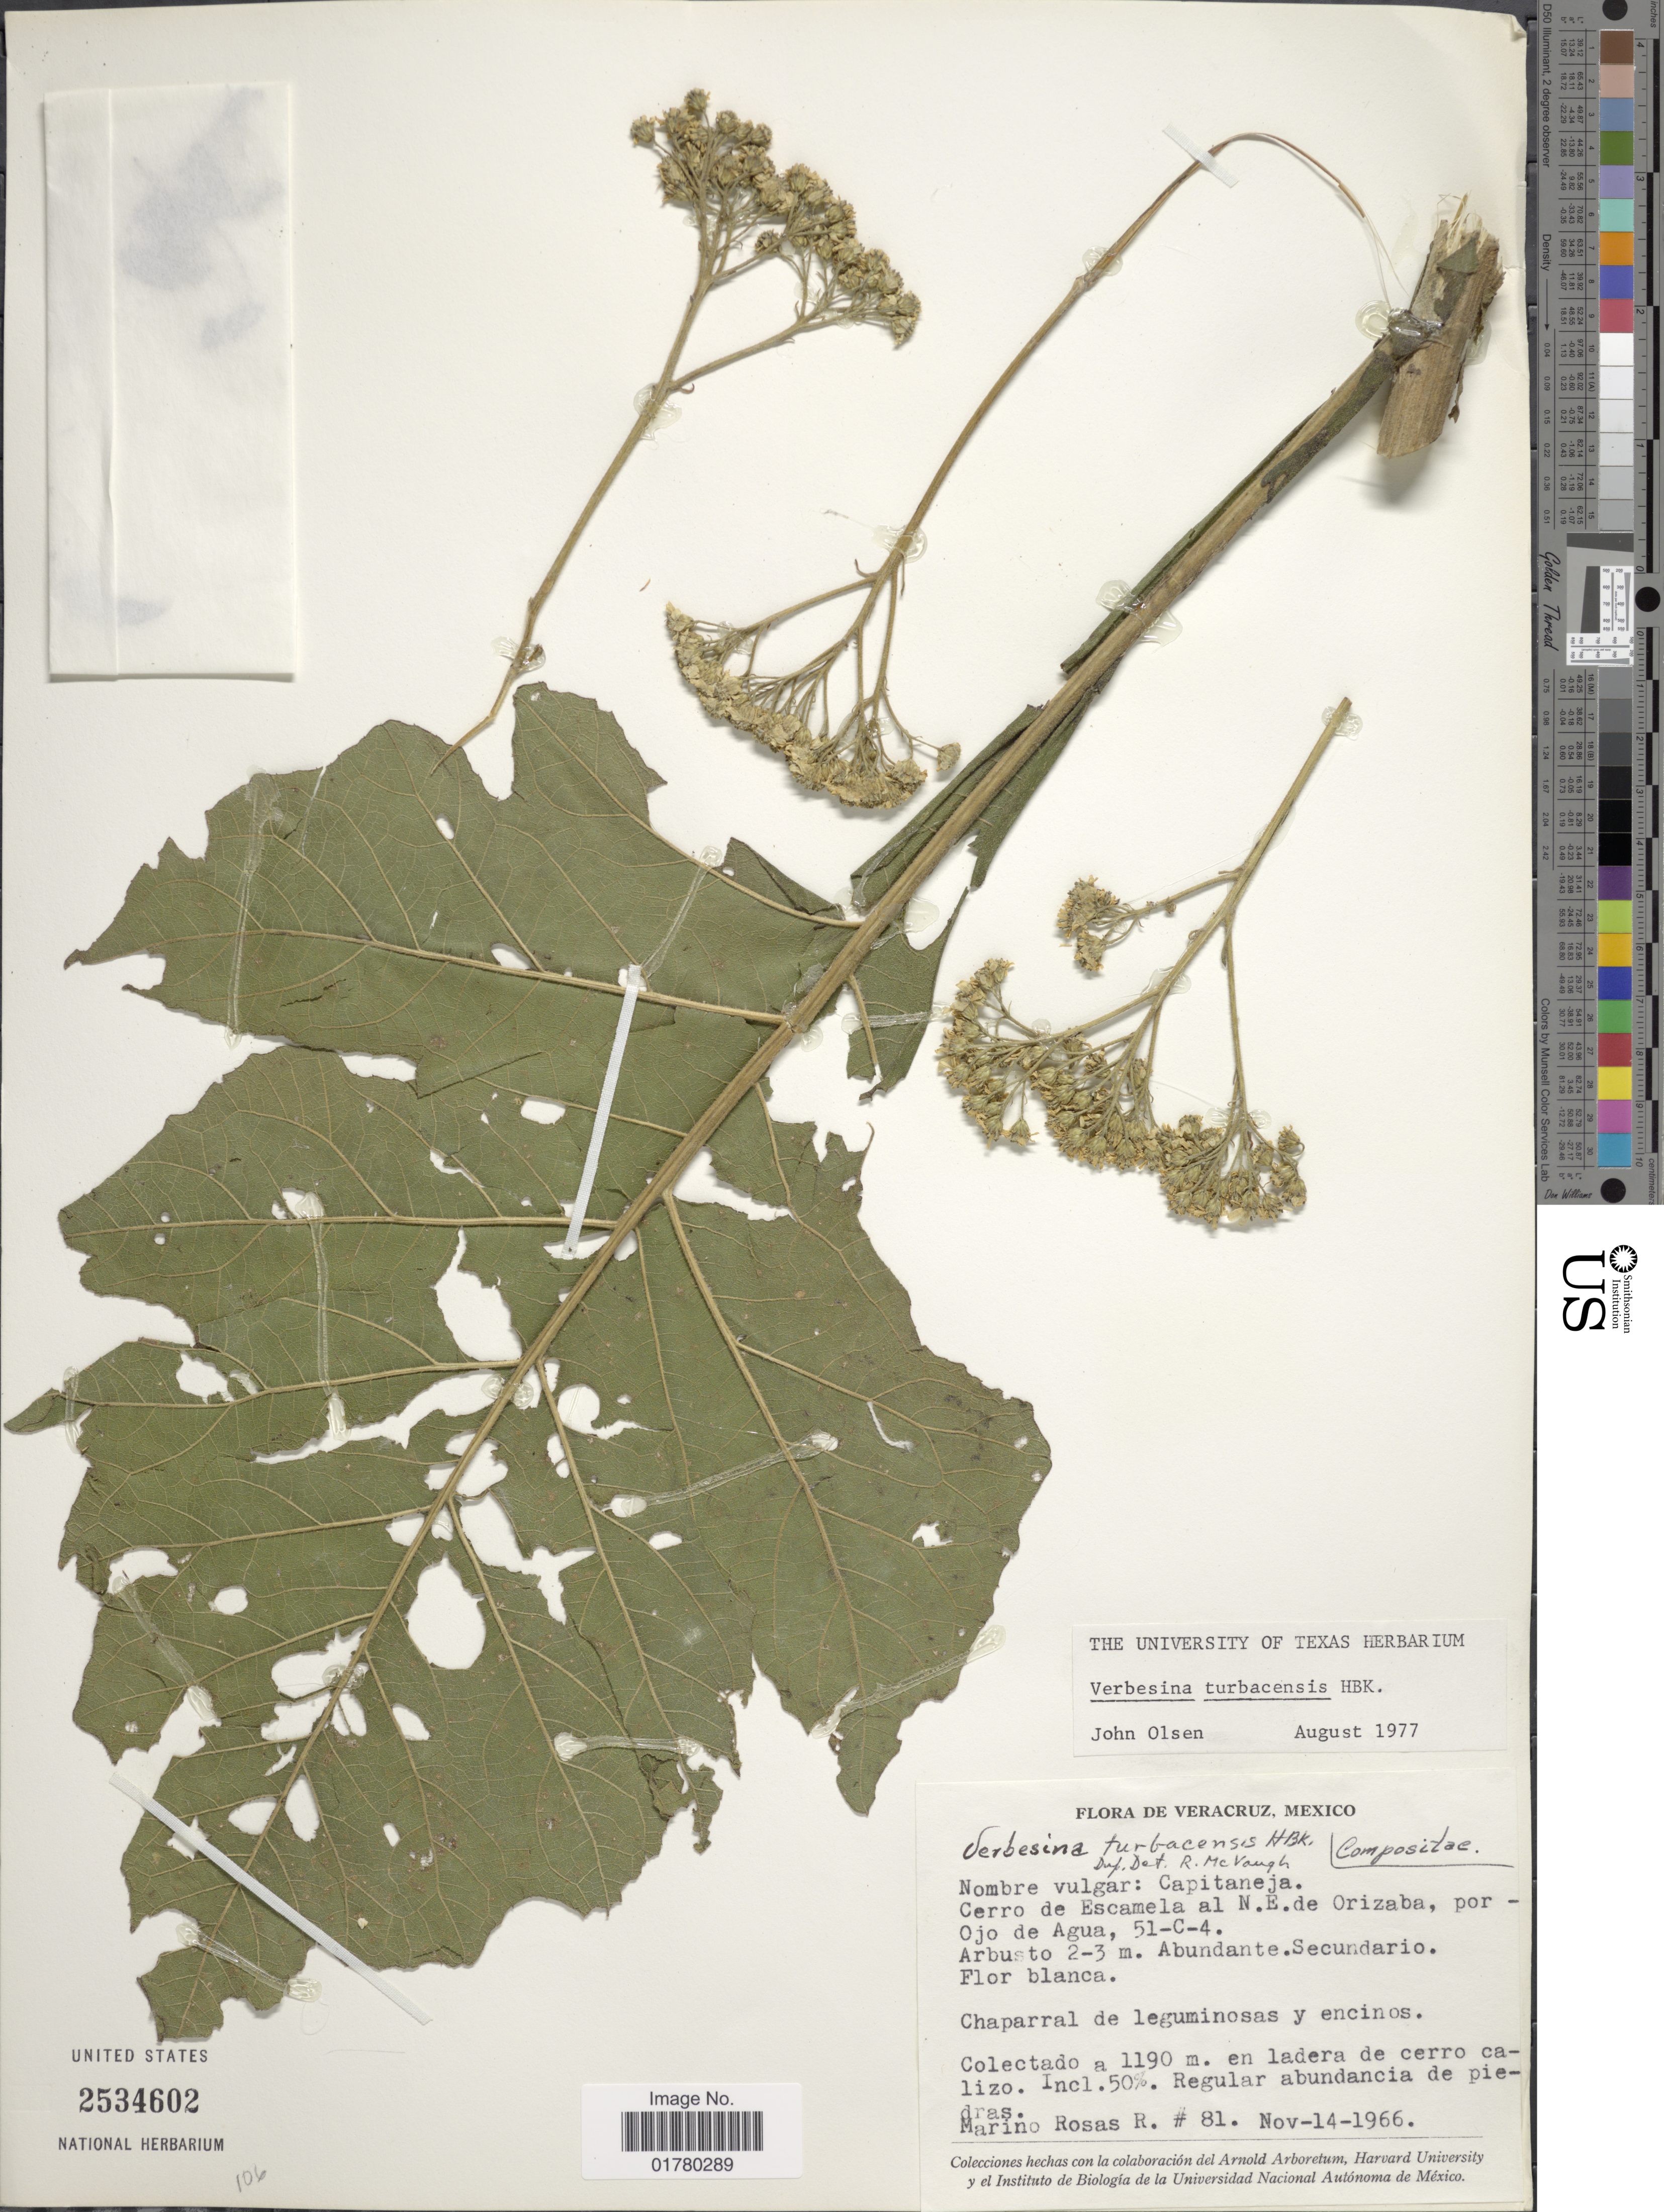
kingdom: Plantae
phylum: Tracheophyta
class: Magnoliopsida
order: Asterales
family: Asteraceae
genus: Verbesina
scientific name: Verbesina turbacensis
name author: Kunth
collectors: M. Rosas R.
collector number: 81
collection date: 1966-11-14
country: Mexico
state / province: Veracruz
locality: Veracruz, Cerro de Escamela al N.E. de Orizaba, por Ojo de Agua, 51-C-4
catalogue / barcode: US 2534602